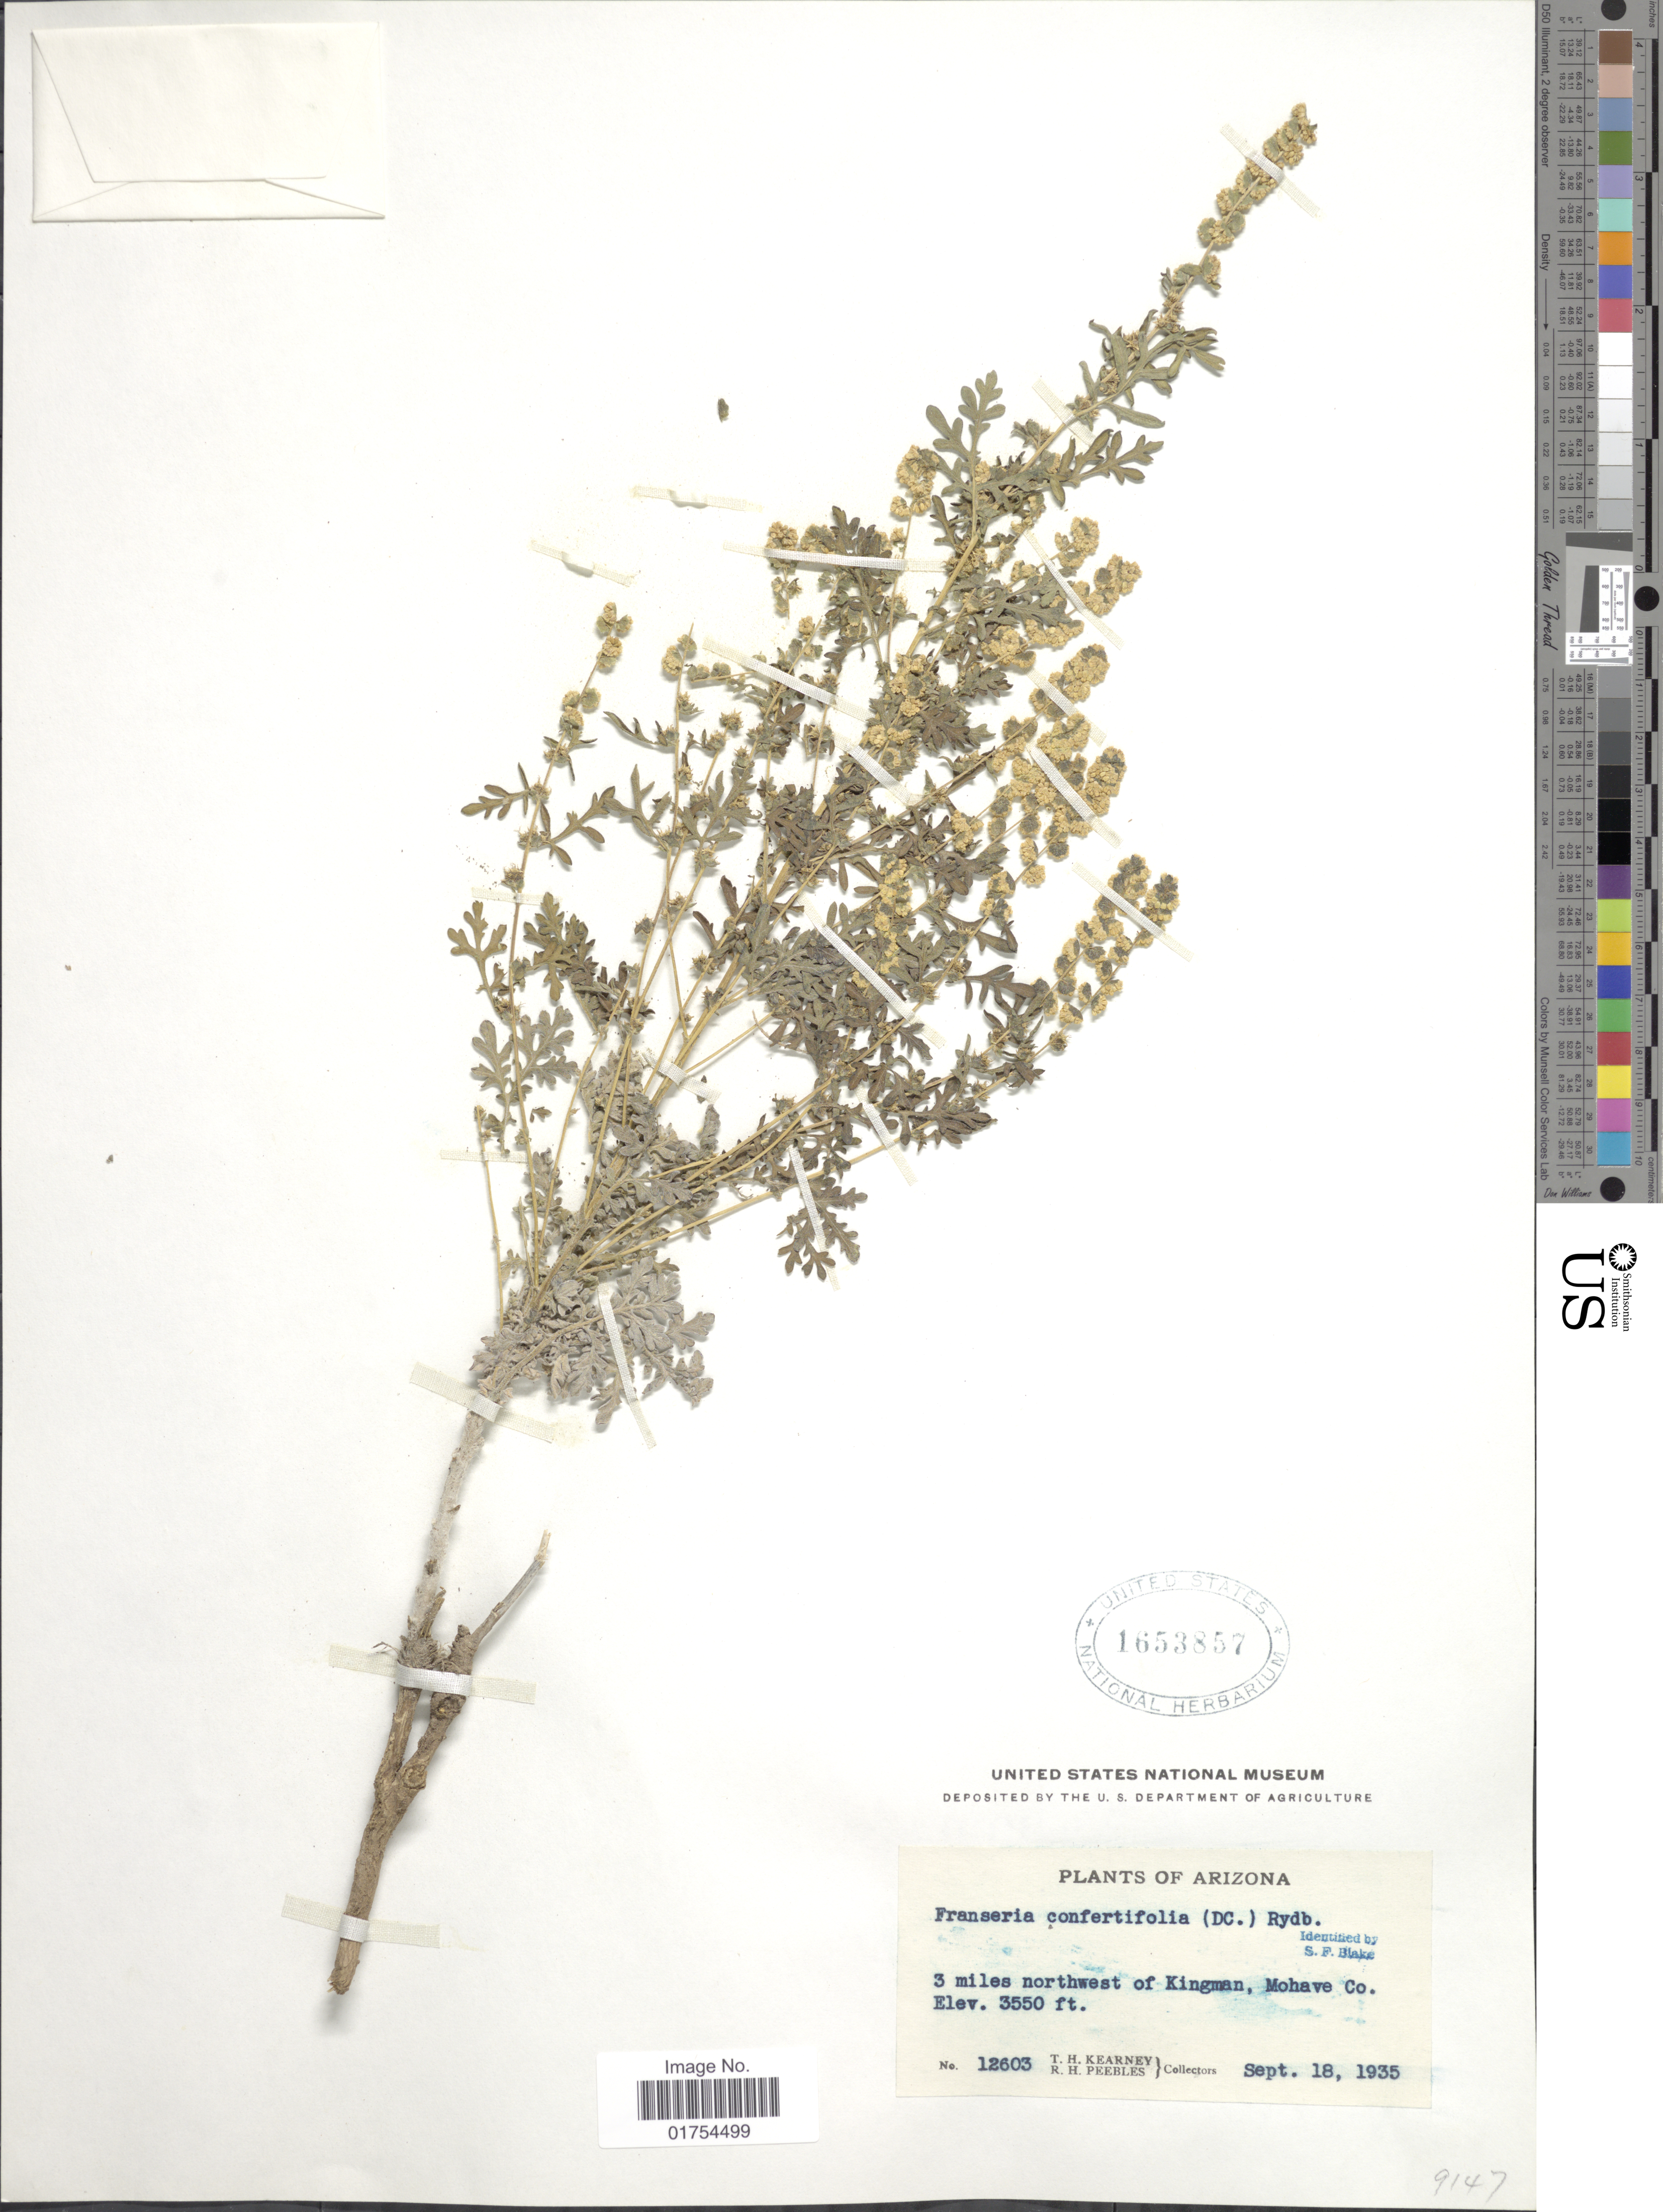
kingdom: Plantae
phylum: Tracheophyta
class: Magnoliopsida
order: Asterales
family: Asteraceae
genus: Franseria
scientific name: Franseria confertiflora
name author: (DC.) Rydb.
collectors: T. H. Kearney & R. H. Peebles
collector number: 12603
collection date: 1935-09-18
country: United States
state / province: Arizona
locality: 3 miles northwest of Kingman, Mohave Co.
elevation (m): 1082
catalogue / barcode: US 1653857